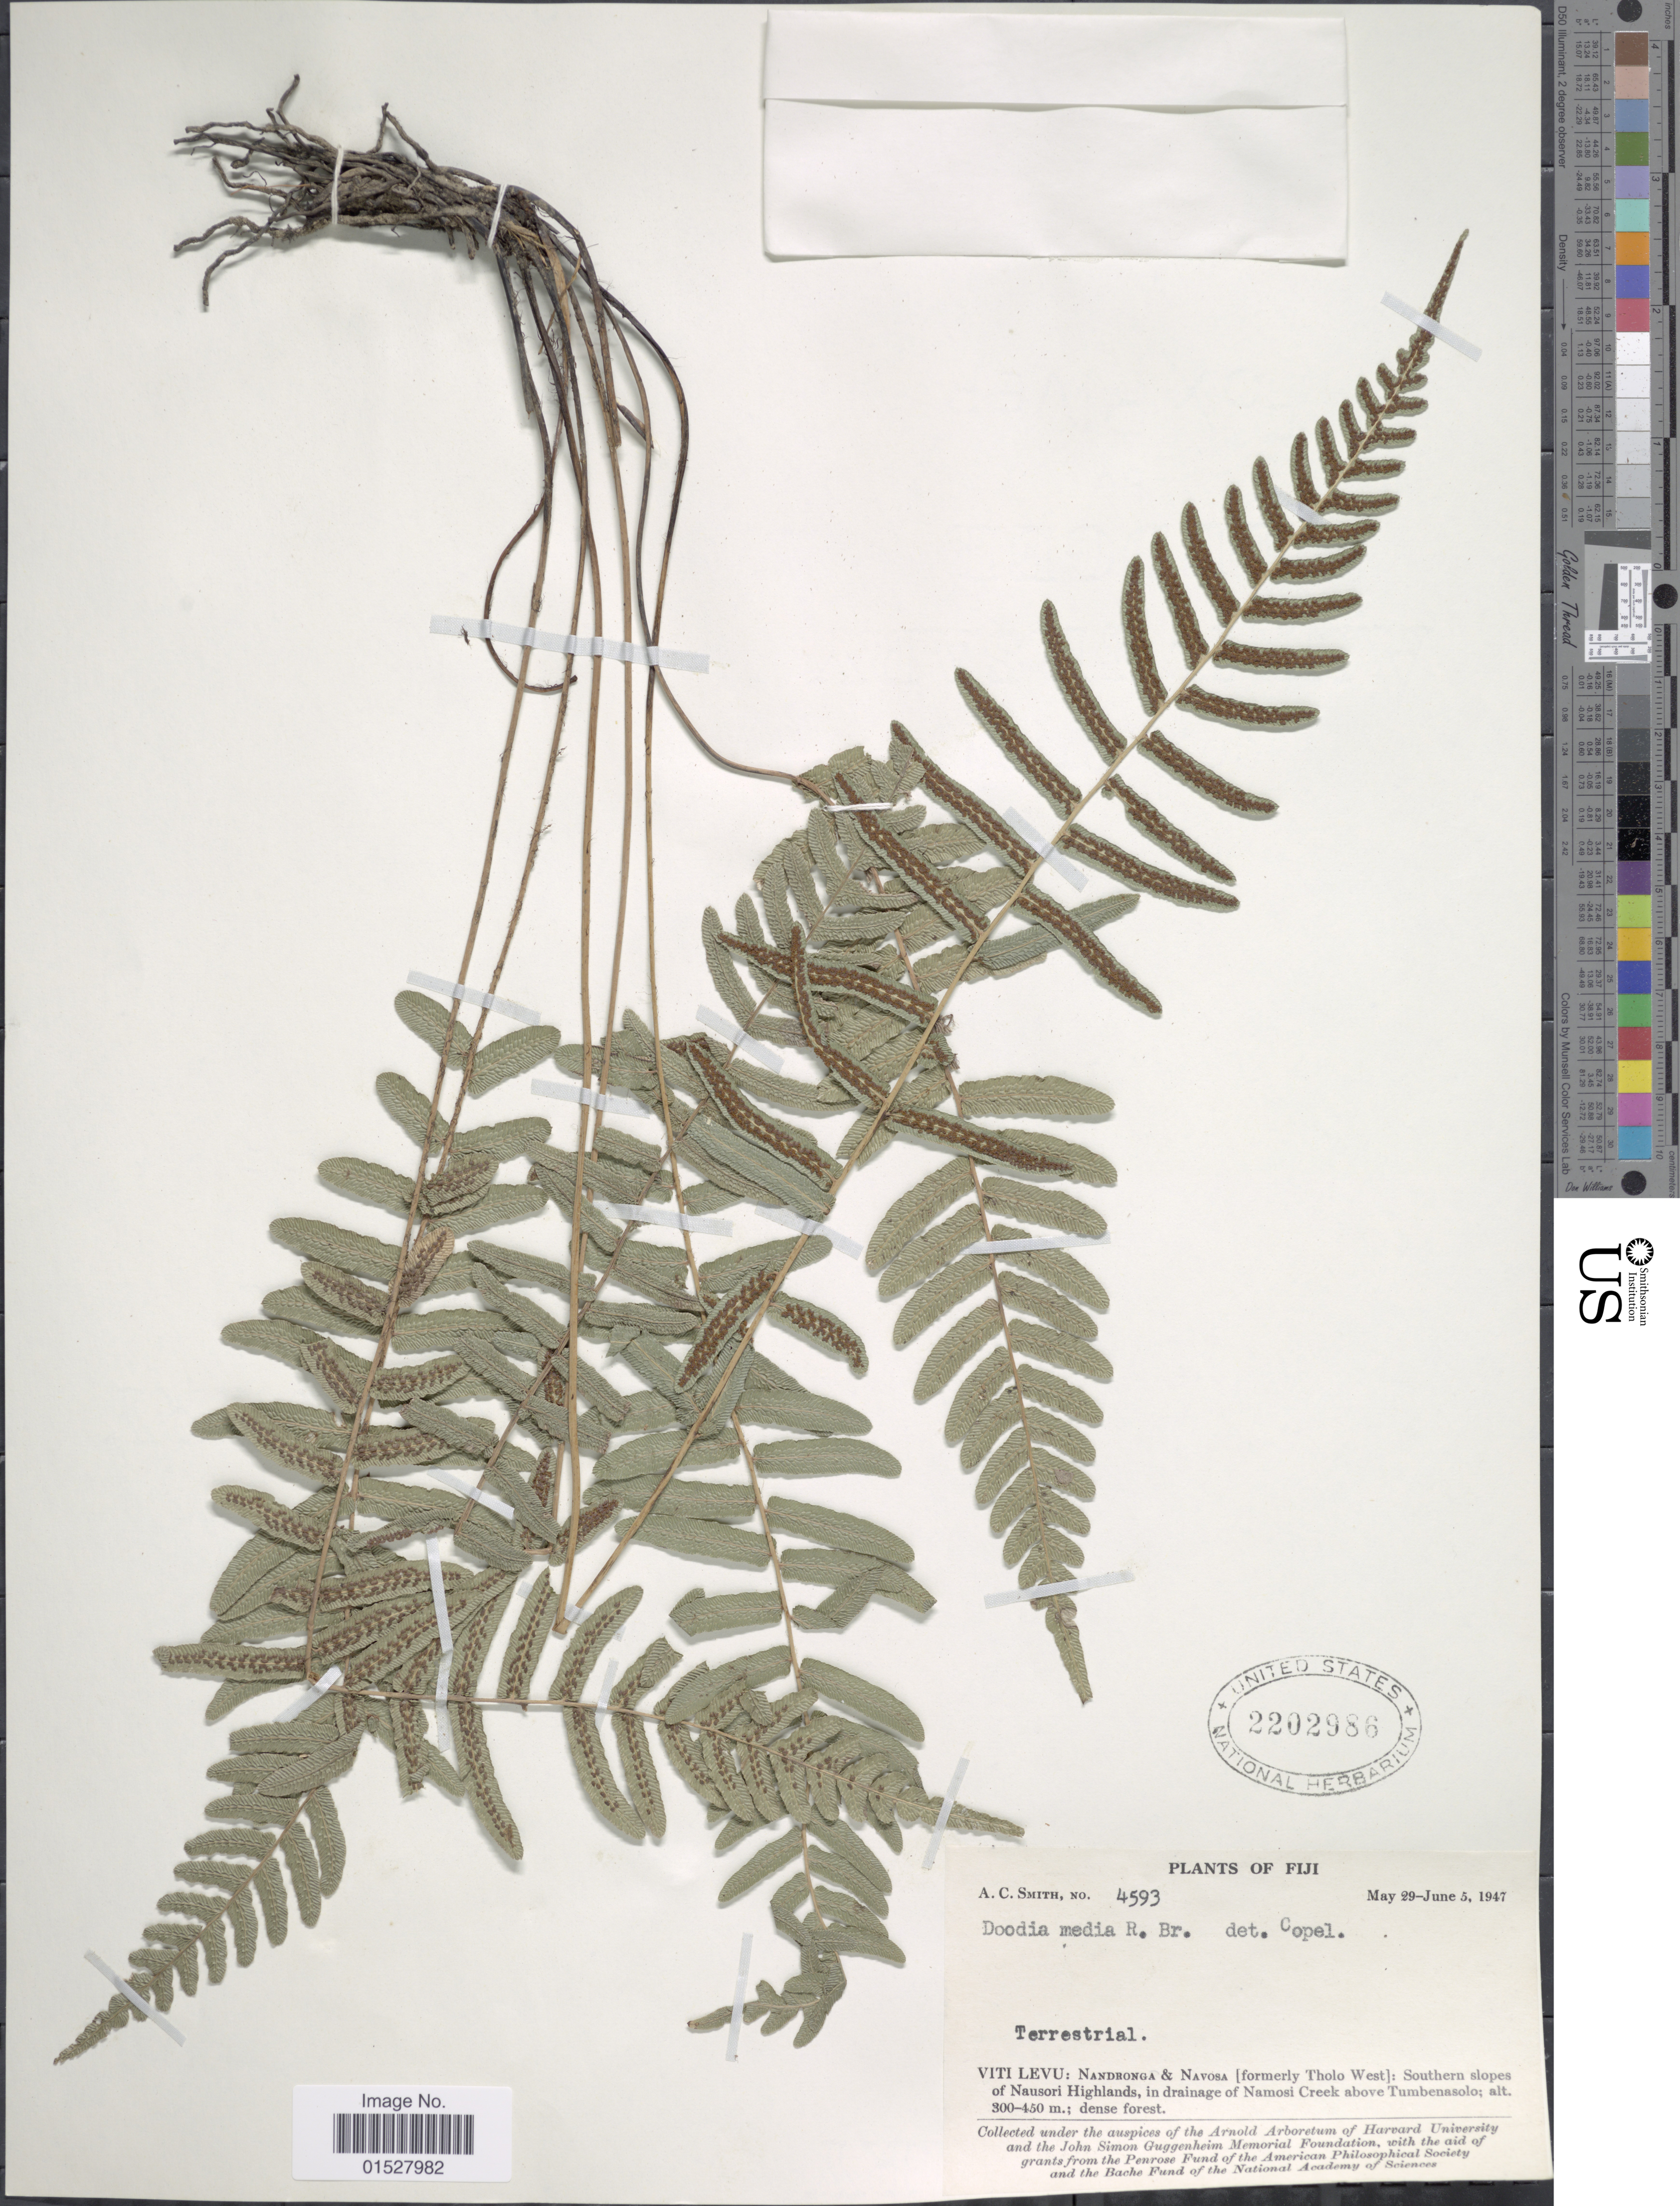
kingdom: Plantae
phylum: Tracheophyta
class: Polypodiopsida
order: Polypodiales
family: Blechnaceae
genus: Blechnum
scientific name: Blechnum medium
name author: (R. Br.) Christenh.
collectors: A. C. Smith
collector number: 4593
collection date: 1947-05-29/1947-06-05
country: Fiji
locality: Viti Levy: Nandronga & Navosa (formerly Tholo West): Southern slopes of Nausori Highlands, in drainage of Namosi Creek above Tumbenasolo.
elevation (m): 300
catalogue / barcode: US 2202986